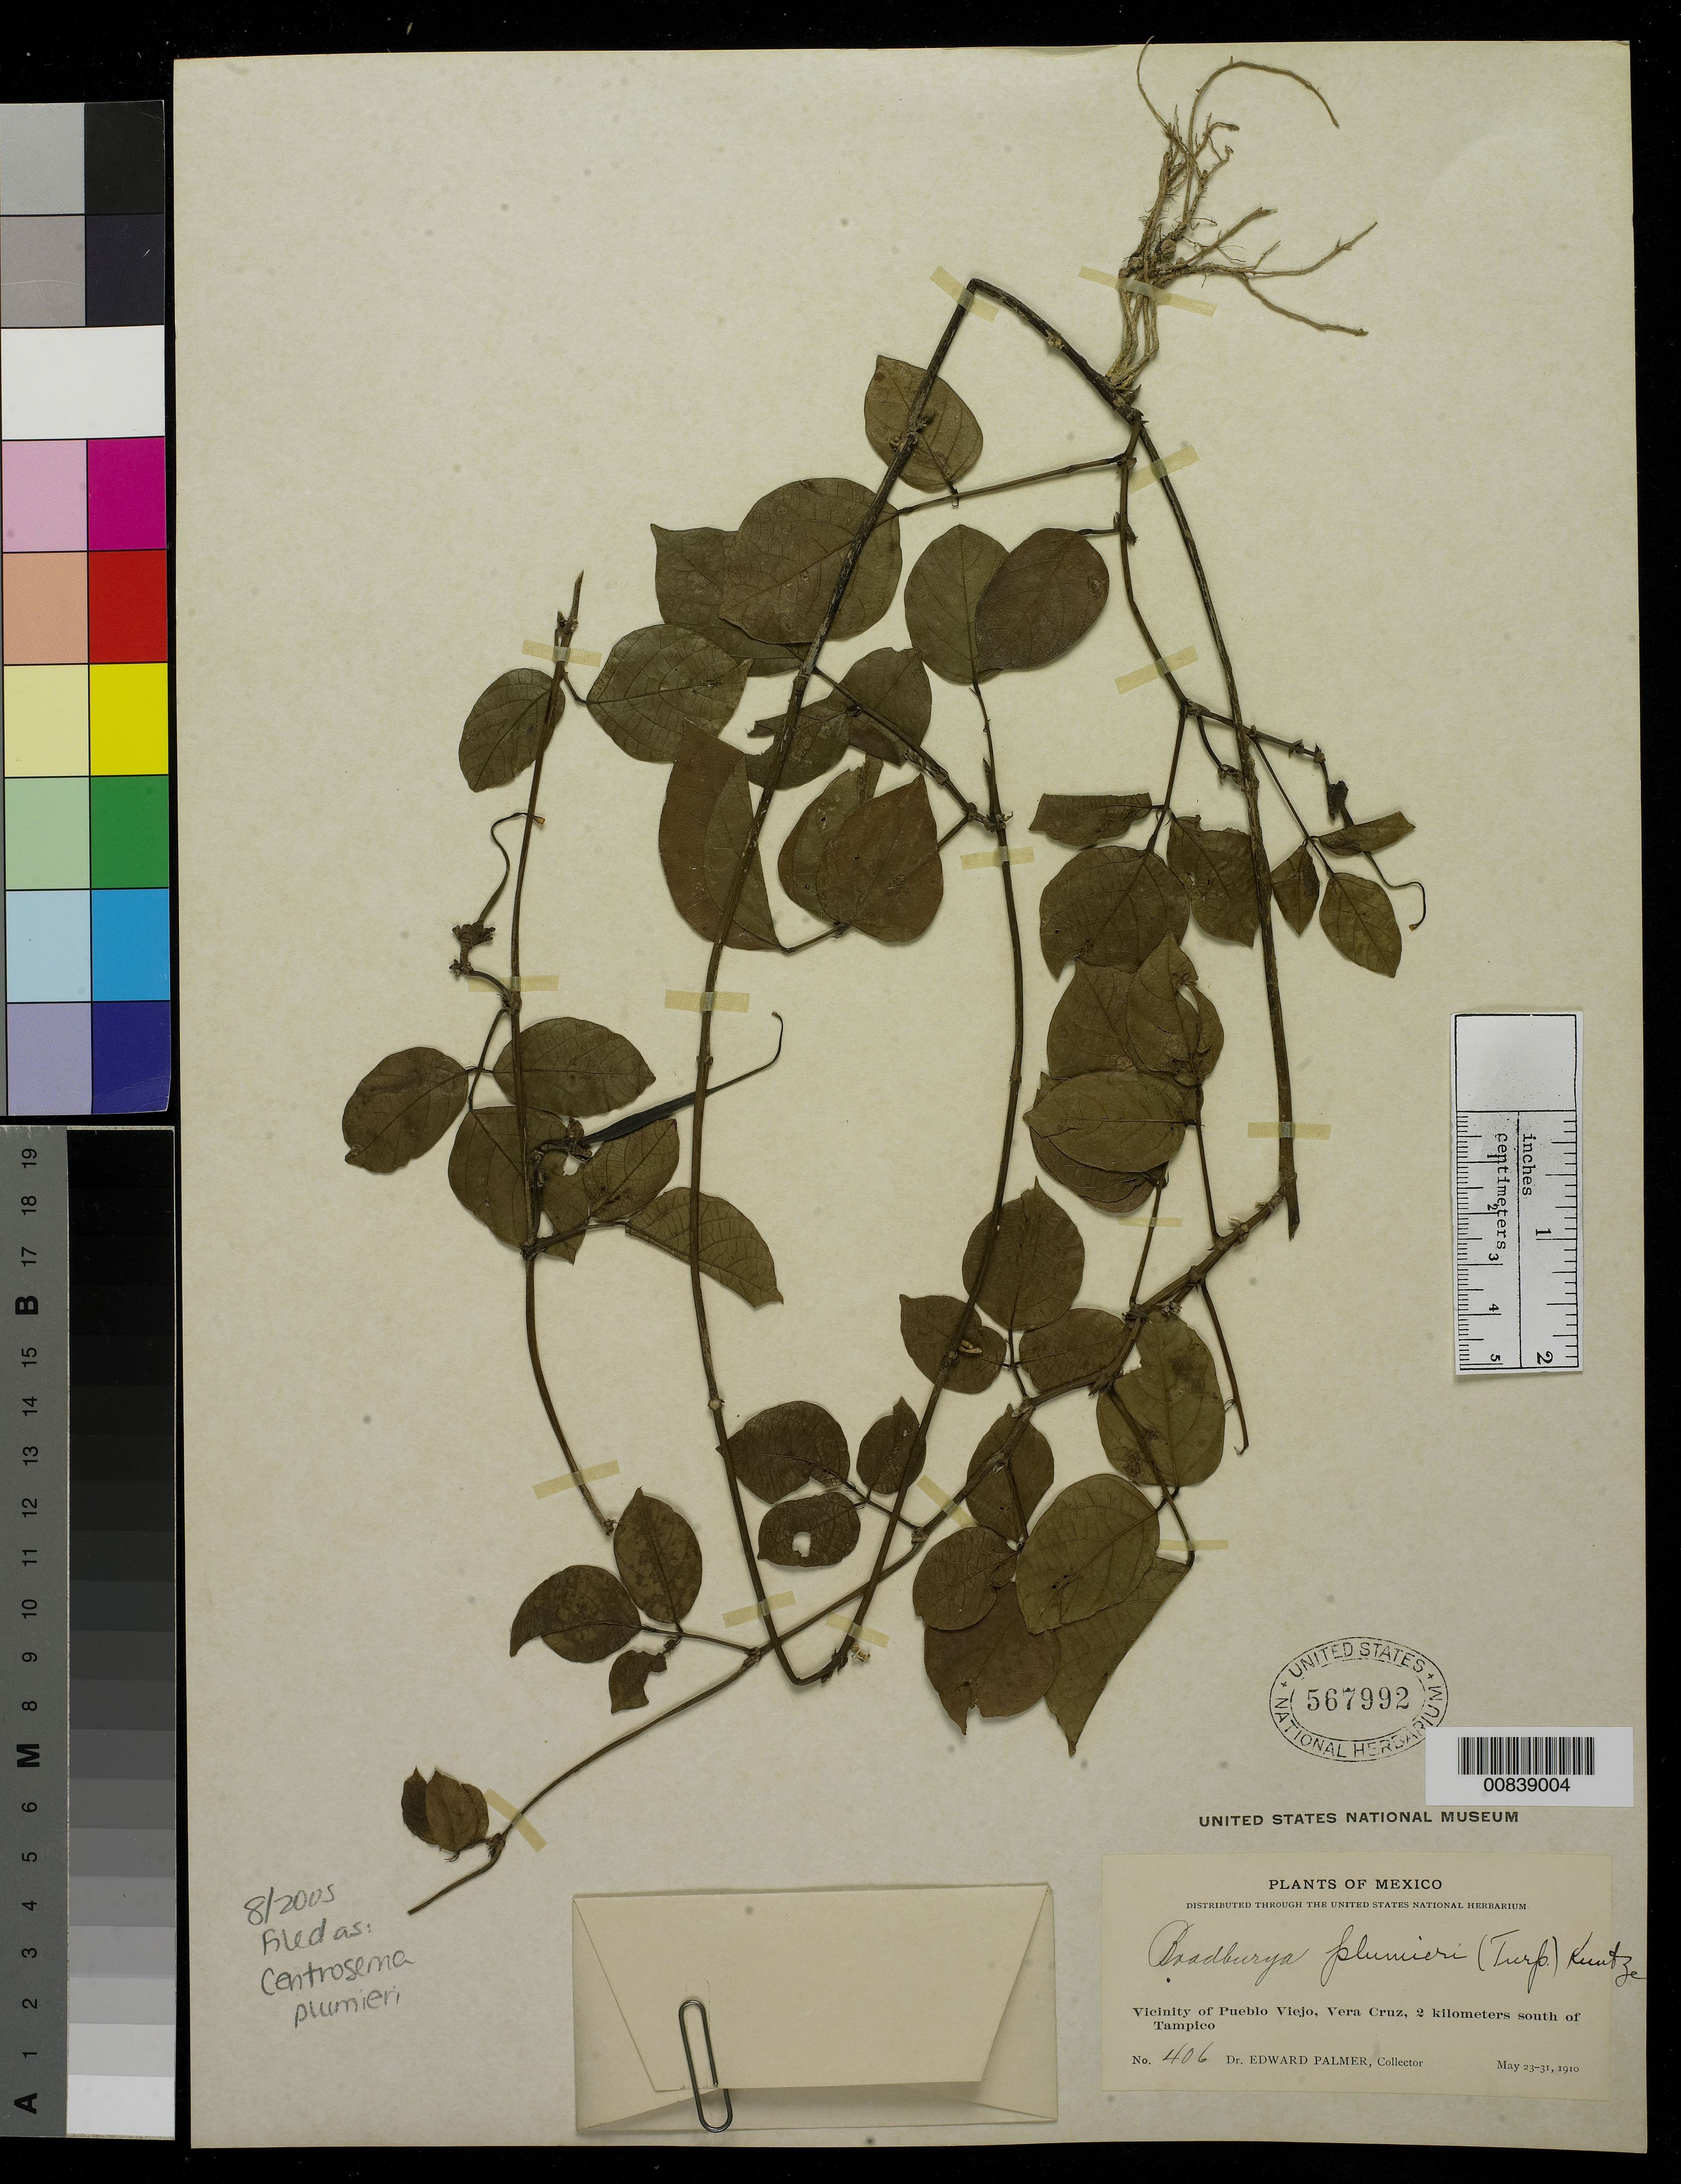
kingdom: Plantae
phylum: Tracheophyta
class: Magnoliopsida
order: Fabales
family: Fabaceae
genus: Centrosema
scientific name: Centrosema plumieri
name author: (Turpin ex Pers.) Benth.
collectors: E. Palmer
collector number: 406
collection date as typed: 23 May 1910 to 31 May 1910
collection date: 1910-05-23/1910-05-31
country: Mexico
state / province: Veracruz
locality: Vicinity of Pueblo Viejo, Veracruz, 2 kilometers south of Tampico.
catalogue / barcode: US 567992